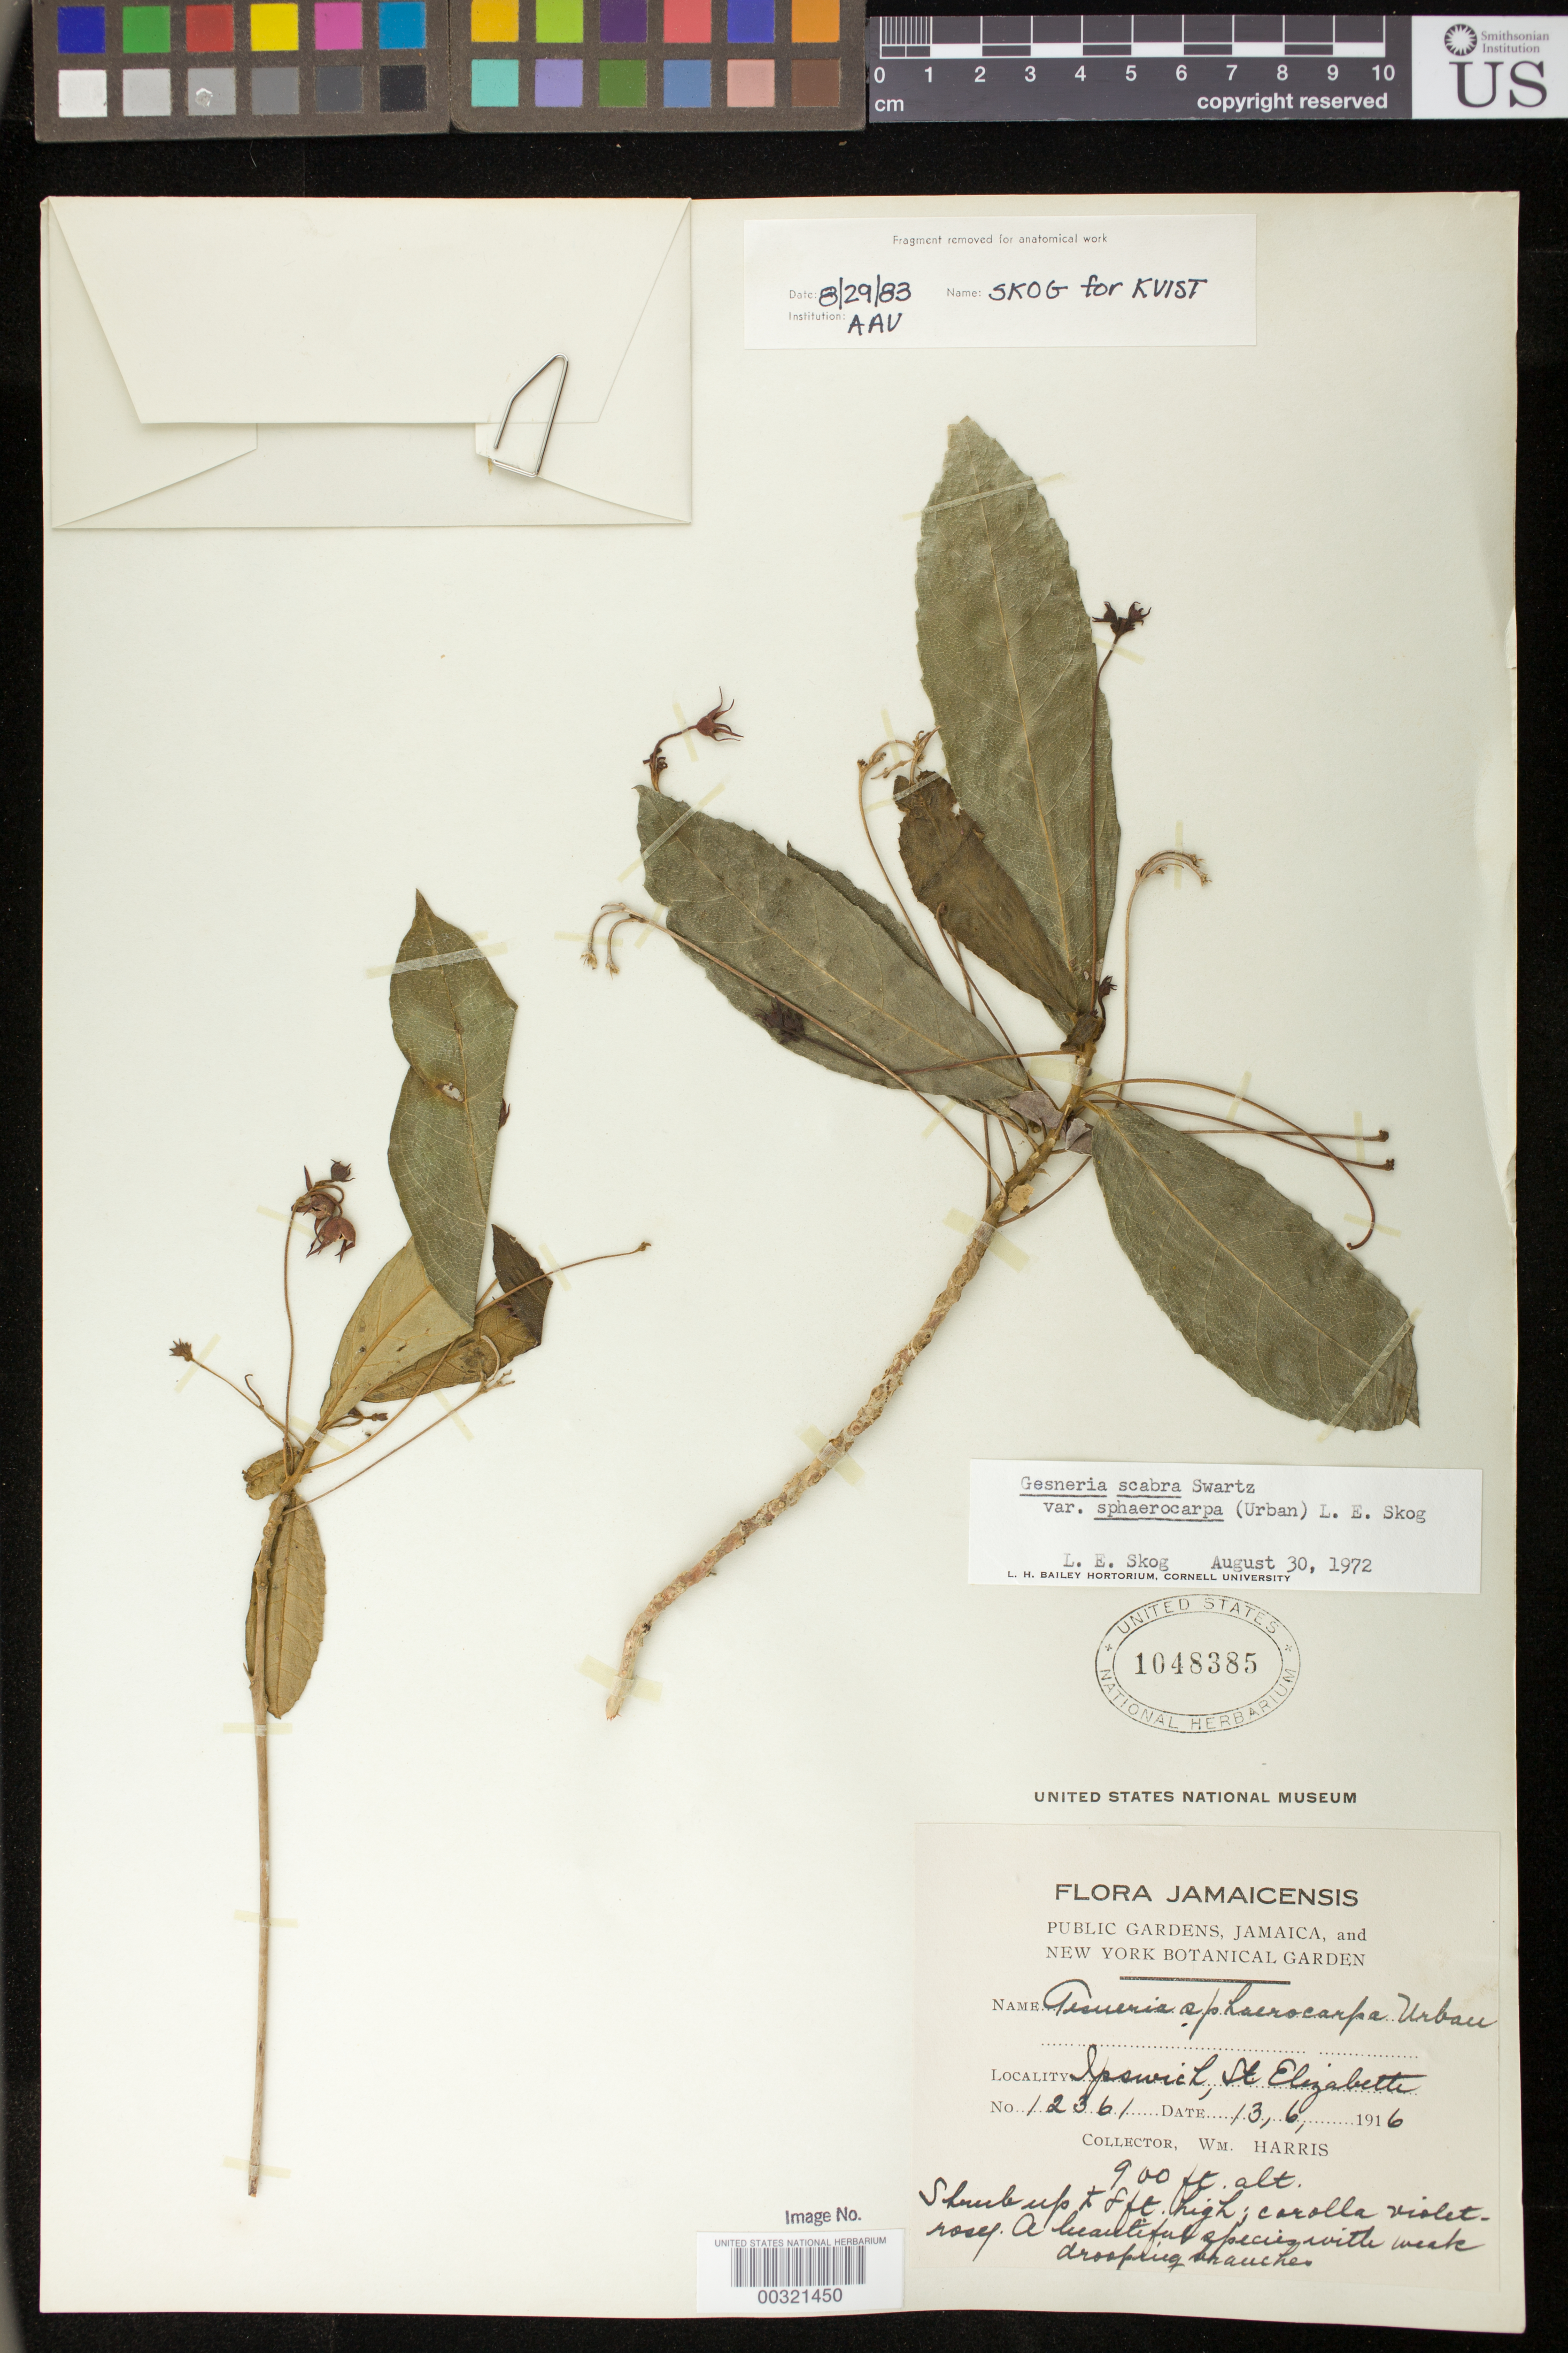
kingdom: Plantae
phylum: Tracheophyta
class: Magnoliopsida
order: Lamiales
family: Gesneriaceae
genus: Gesneria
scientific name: Gesneria scabra var. sphaerocarpa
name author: (Urb.) L.E. Skog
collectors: W. Harris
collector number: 12361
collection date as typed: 13 Jun 1916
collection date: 1916-06-13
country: Jamaica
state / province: Saint Elizabeth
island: Jamaica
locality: Ipswich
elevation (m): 274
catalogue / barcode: US 1048385